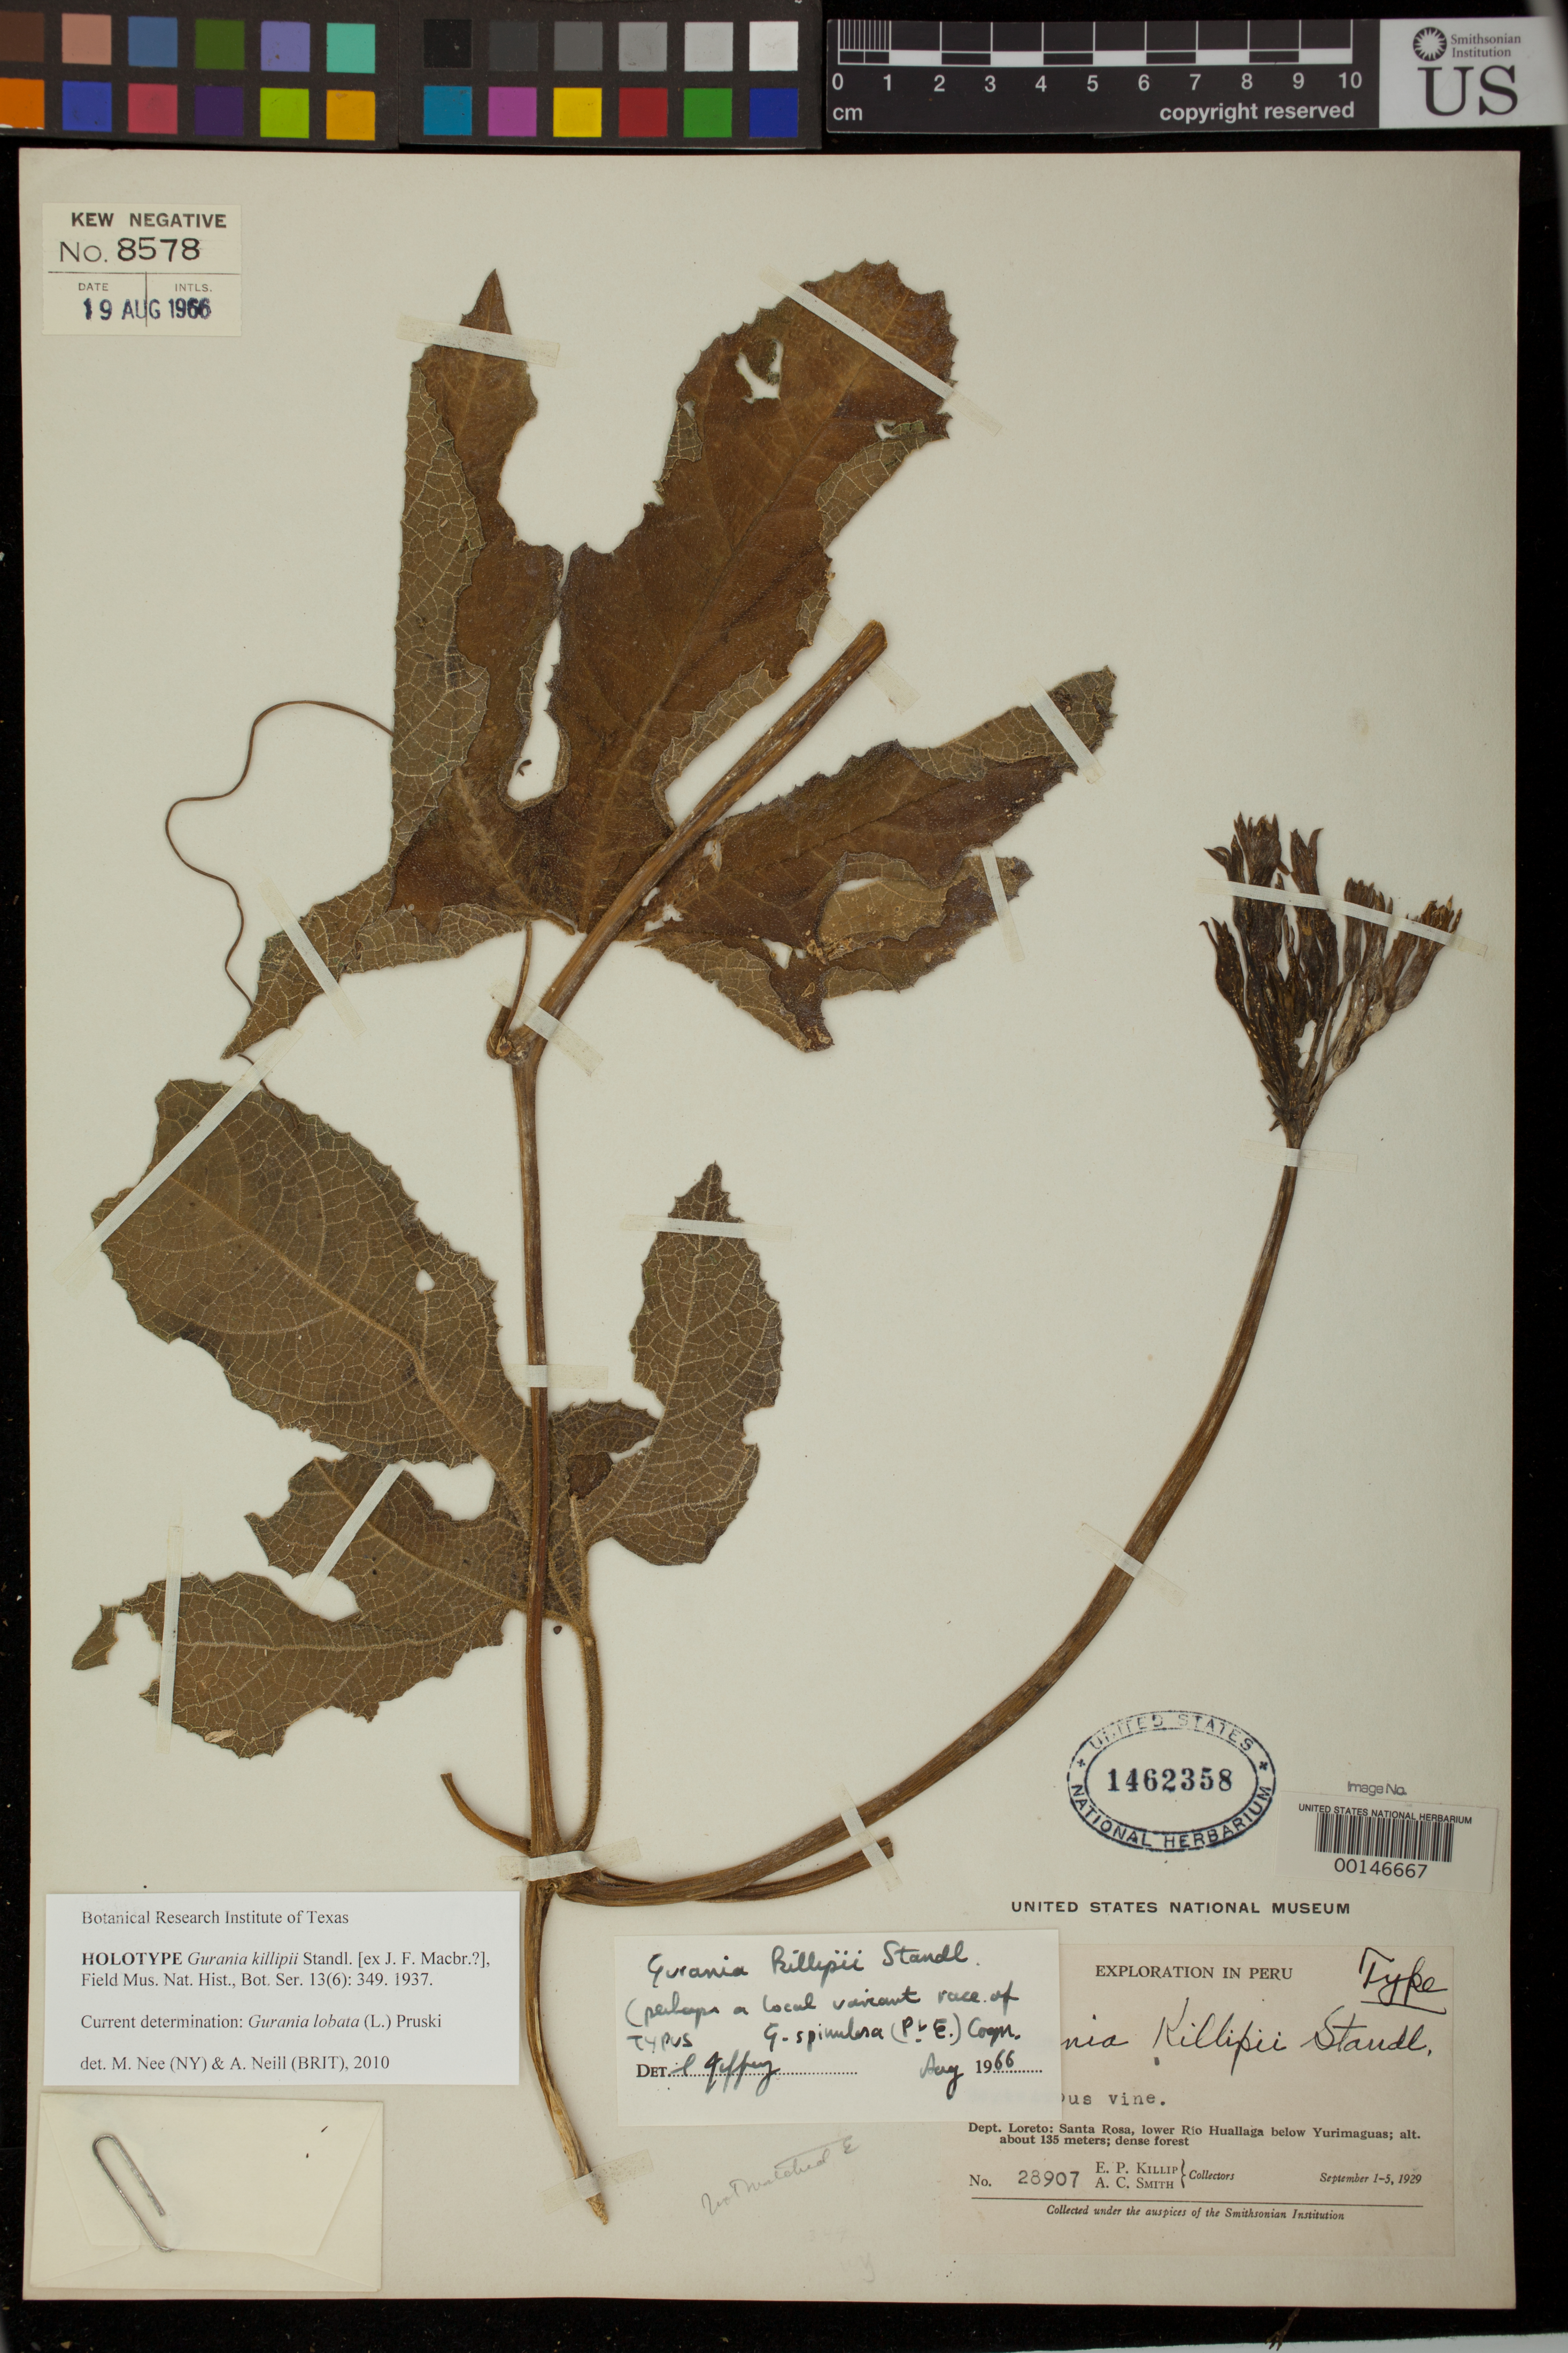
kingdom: Plantae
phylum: Tracheophyta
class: Magnoliopsida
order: Cucurbitales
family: Cucurbitaceae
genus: Gurania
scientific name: Gurania killipii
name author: Standl.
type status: Holotype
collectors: E. P. Killip & A. C. Smith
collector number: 28907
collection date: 1929-09-01/1929-09-05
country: Peru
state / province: Loreto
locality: Dept. Loreto: Santa Rosa, lower Rio Huallaga, below Yurimaguas.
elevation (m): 135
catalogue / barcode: US 1462358